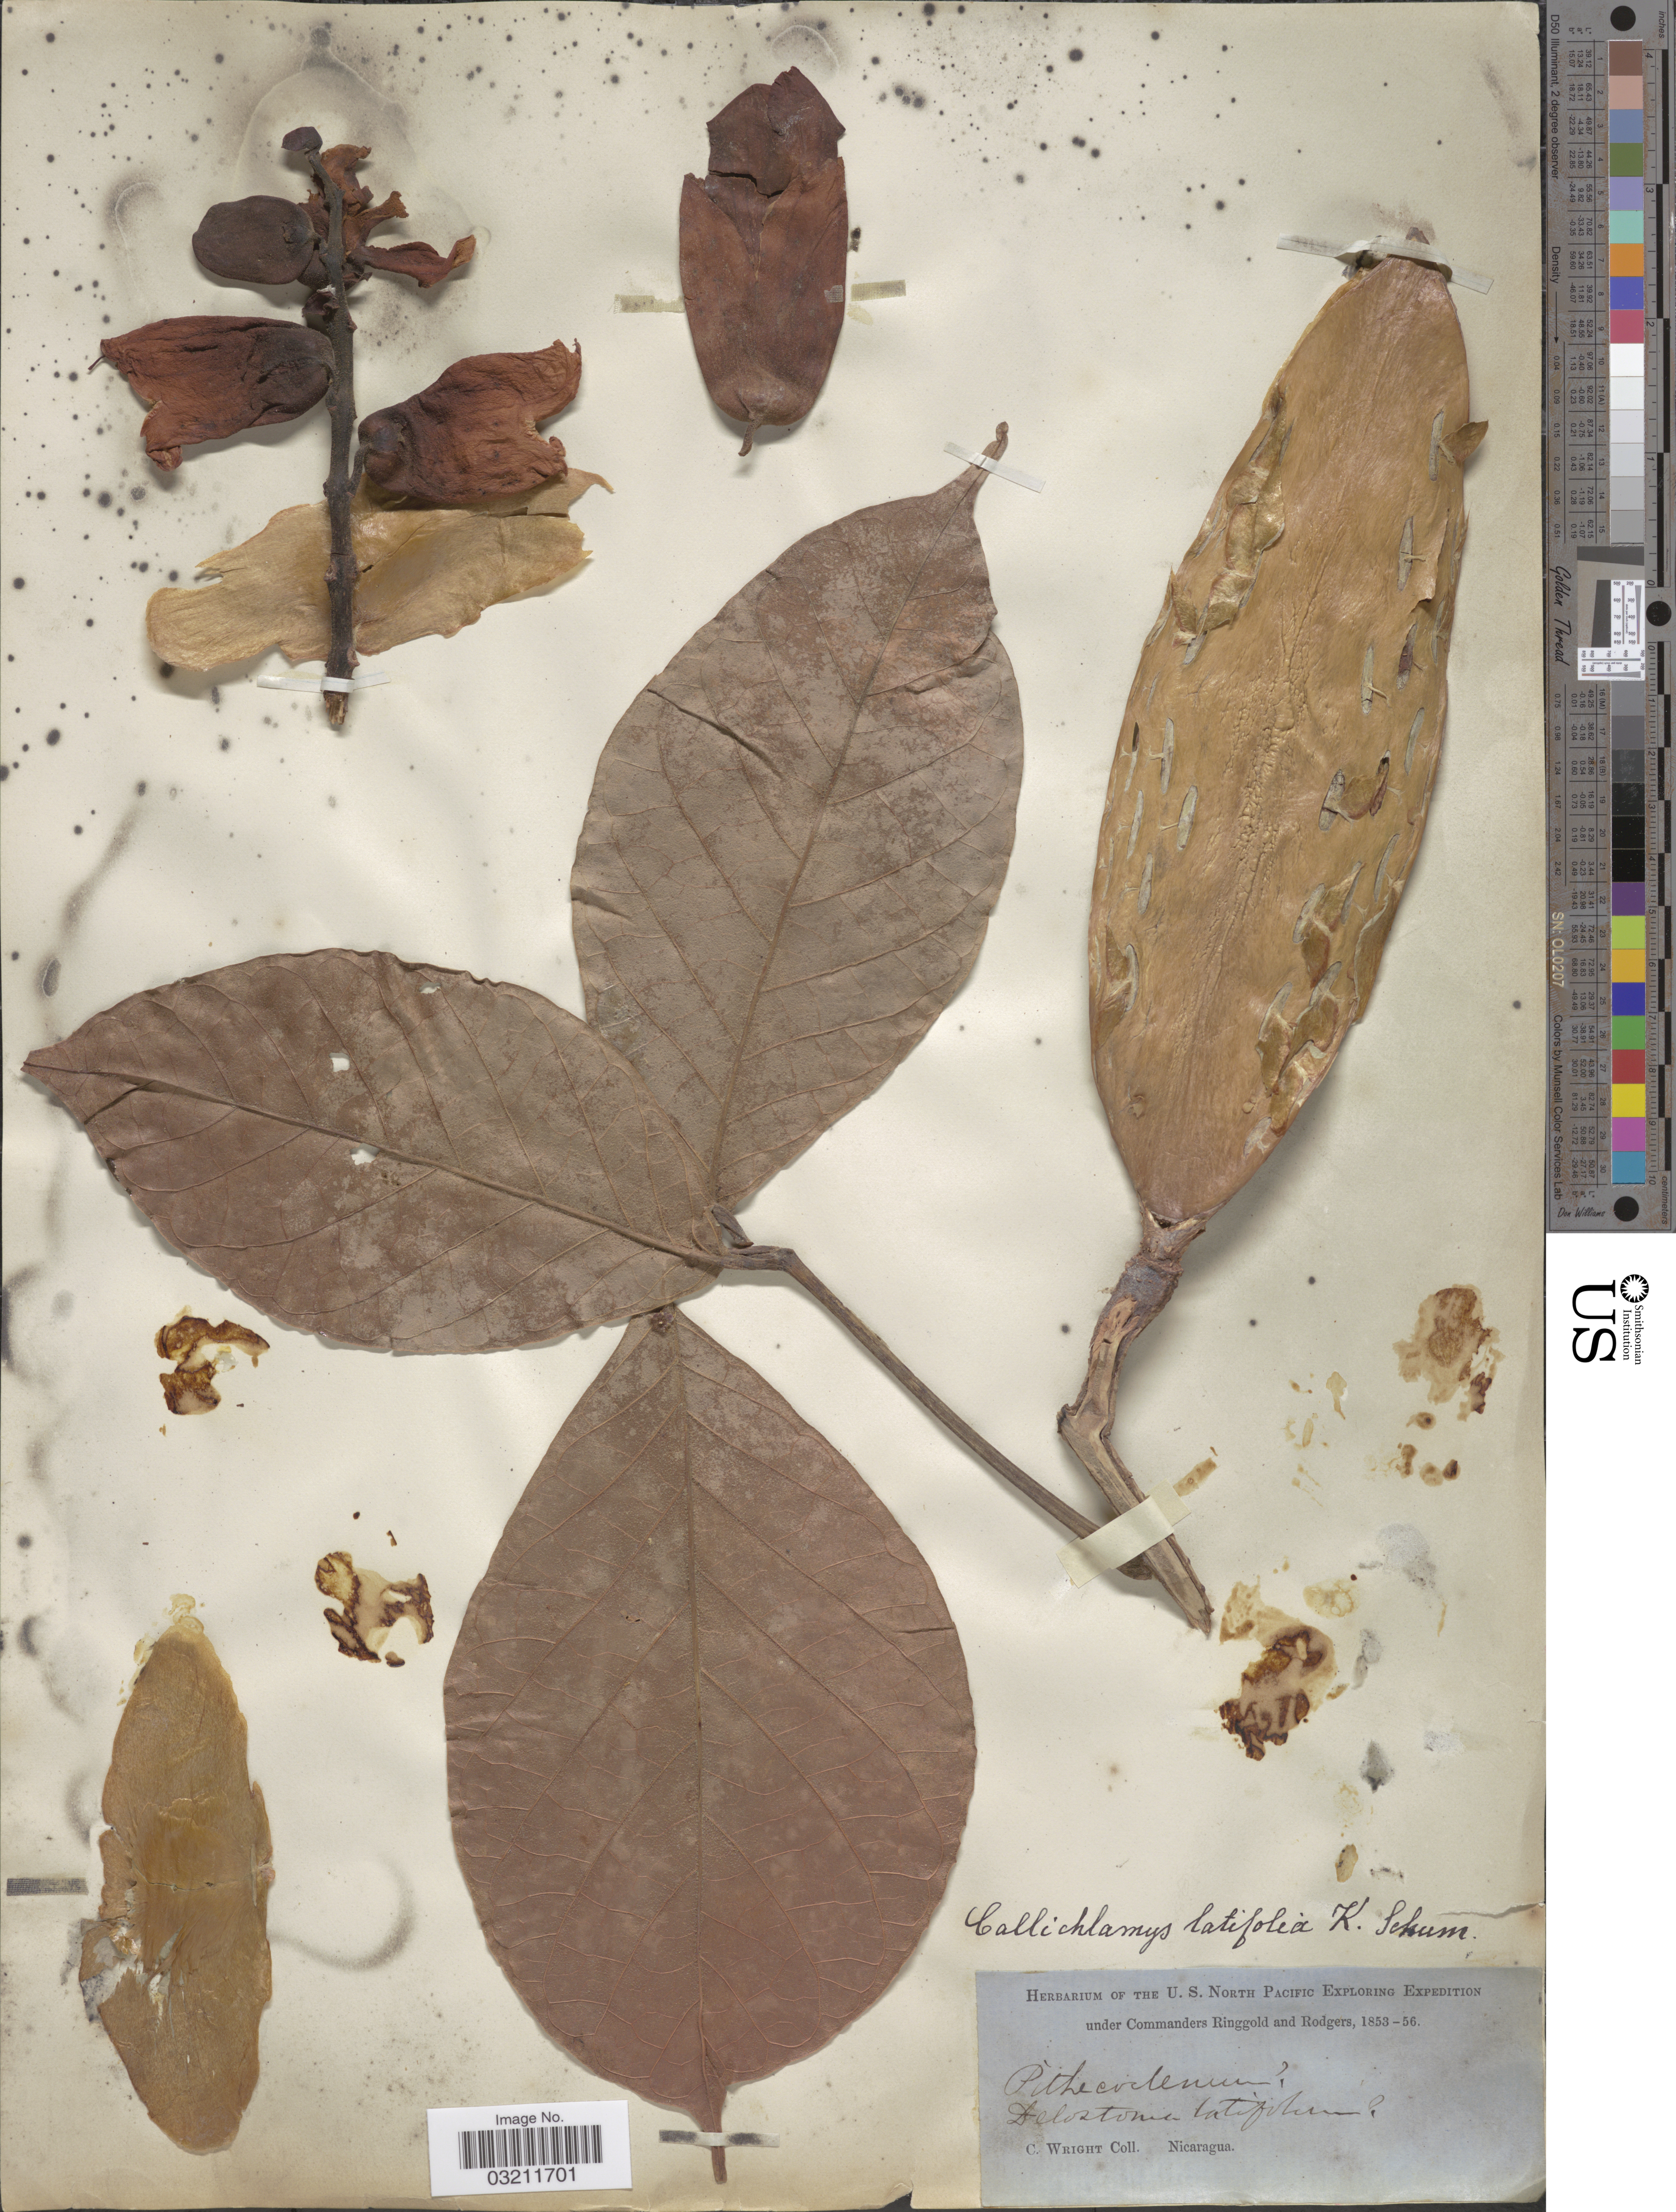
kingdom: Plantae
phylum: Tracheophyta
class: Magnoliopsida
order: Lamiales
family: Bignoniaceae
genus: Callichlamys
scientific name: Callichlamys latifolia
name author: (Rich.) K. Schum.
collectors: C. Wright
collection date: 1853/1856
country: Nicaragua